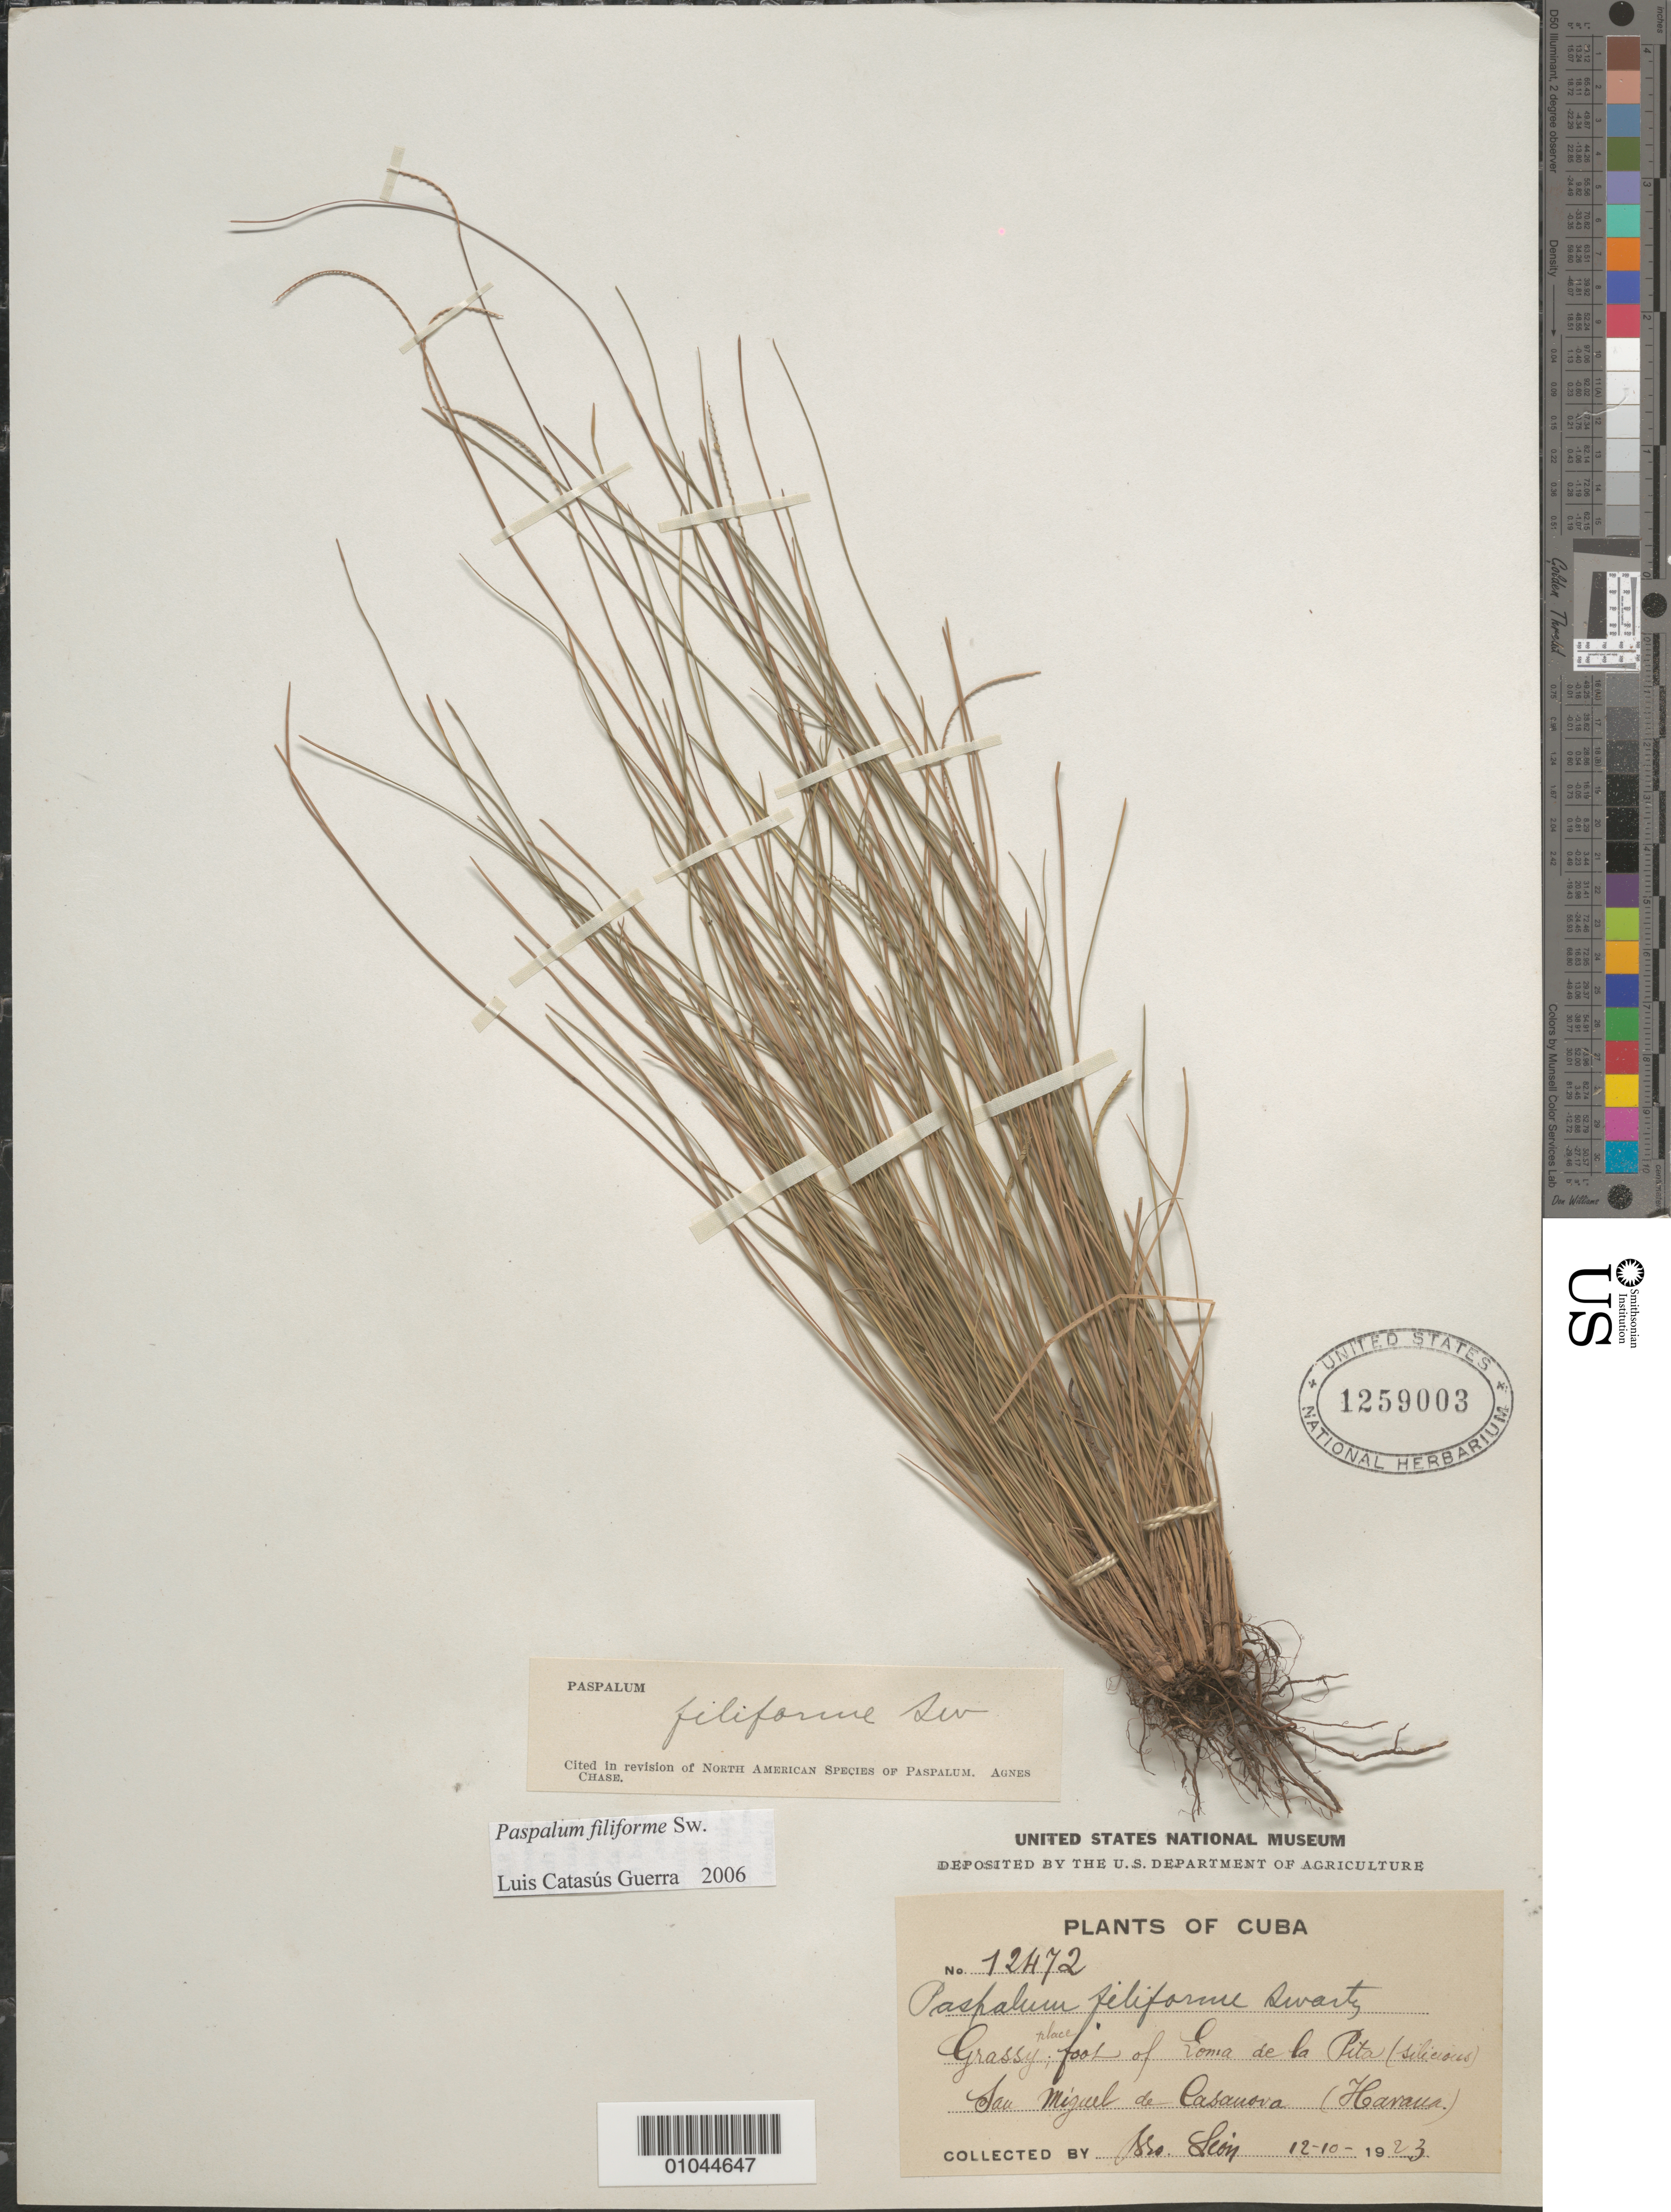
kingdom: Plantae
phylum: Tracheophyta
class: Liliopsida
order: Poales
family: Poaceae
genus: Paspalum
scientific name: Paspalum filiforme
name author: Sw.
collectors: Bro. León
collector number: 12472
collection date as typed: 12 Oct 1923 or 10 Dec 1923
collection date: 1923-10-12 or 1923-12-10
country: Cuba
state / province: La Habana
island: Cuba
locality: Foot of Loma de la Pita, San Miguel de Casanova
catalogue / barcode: US 1259003